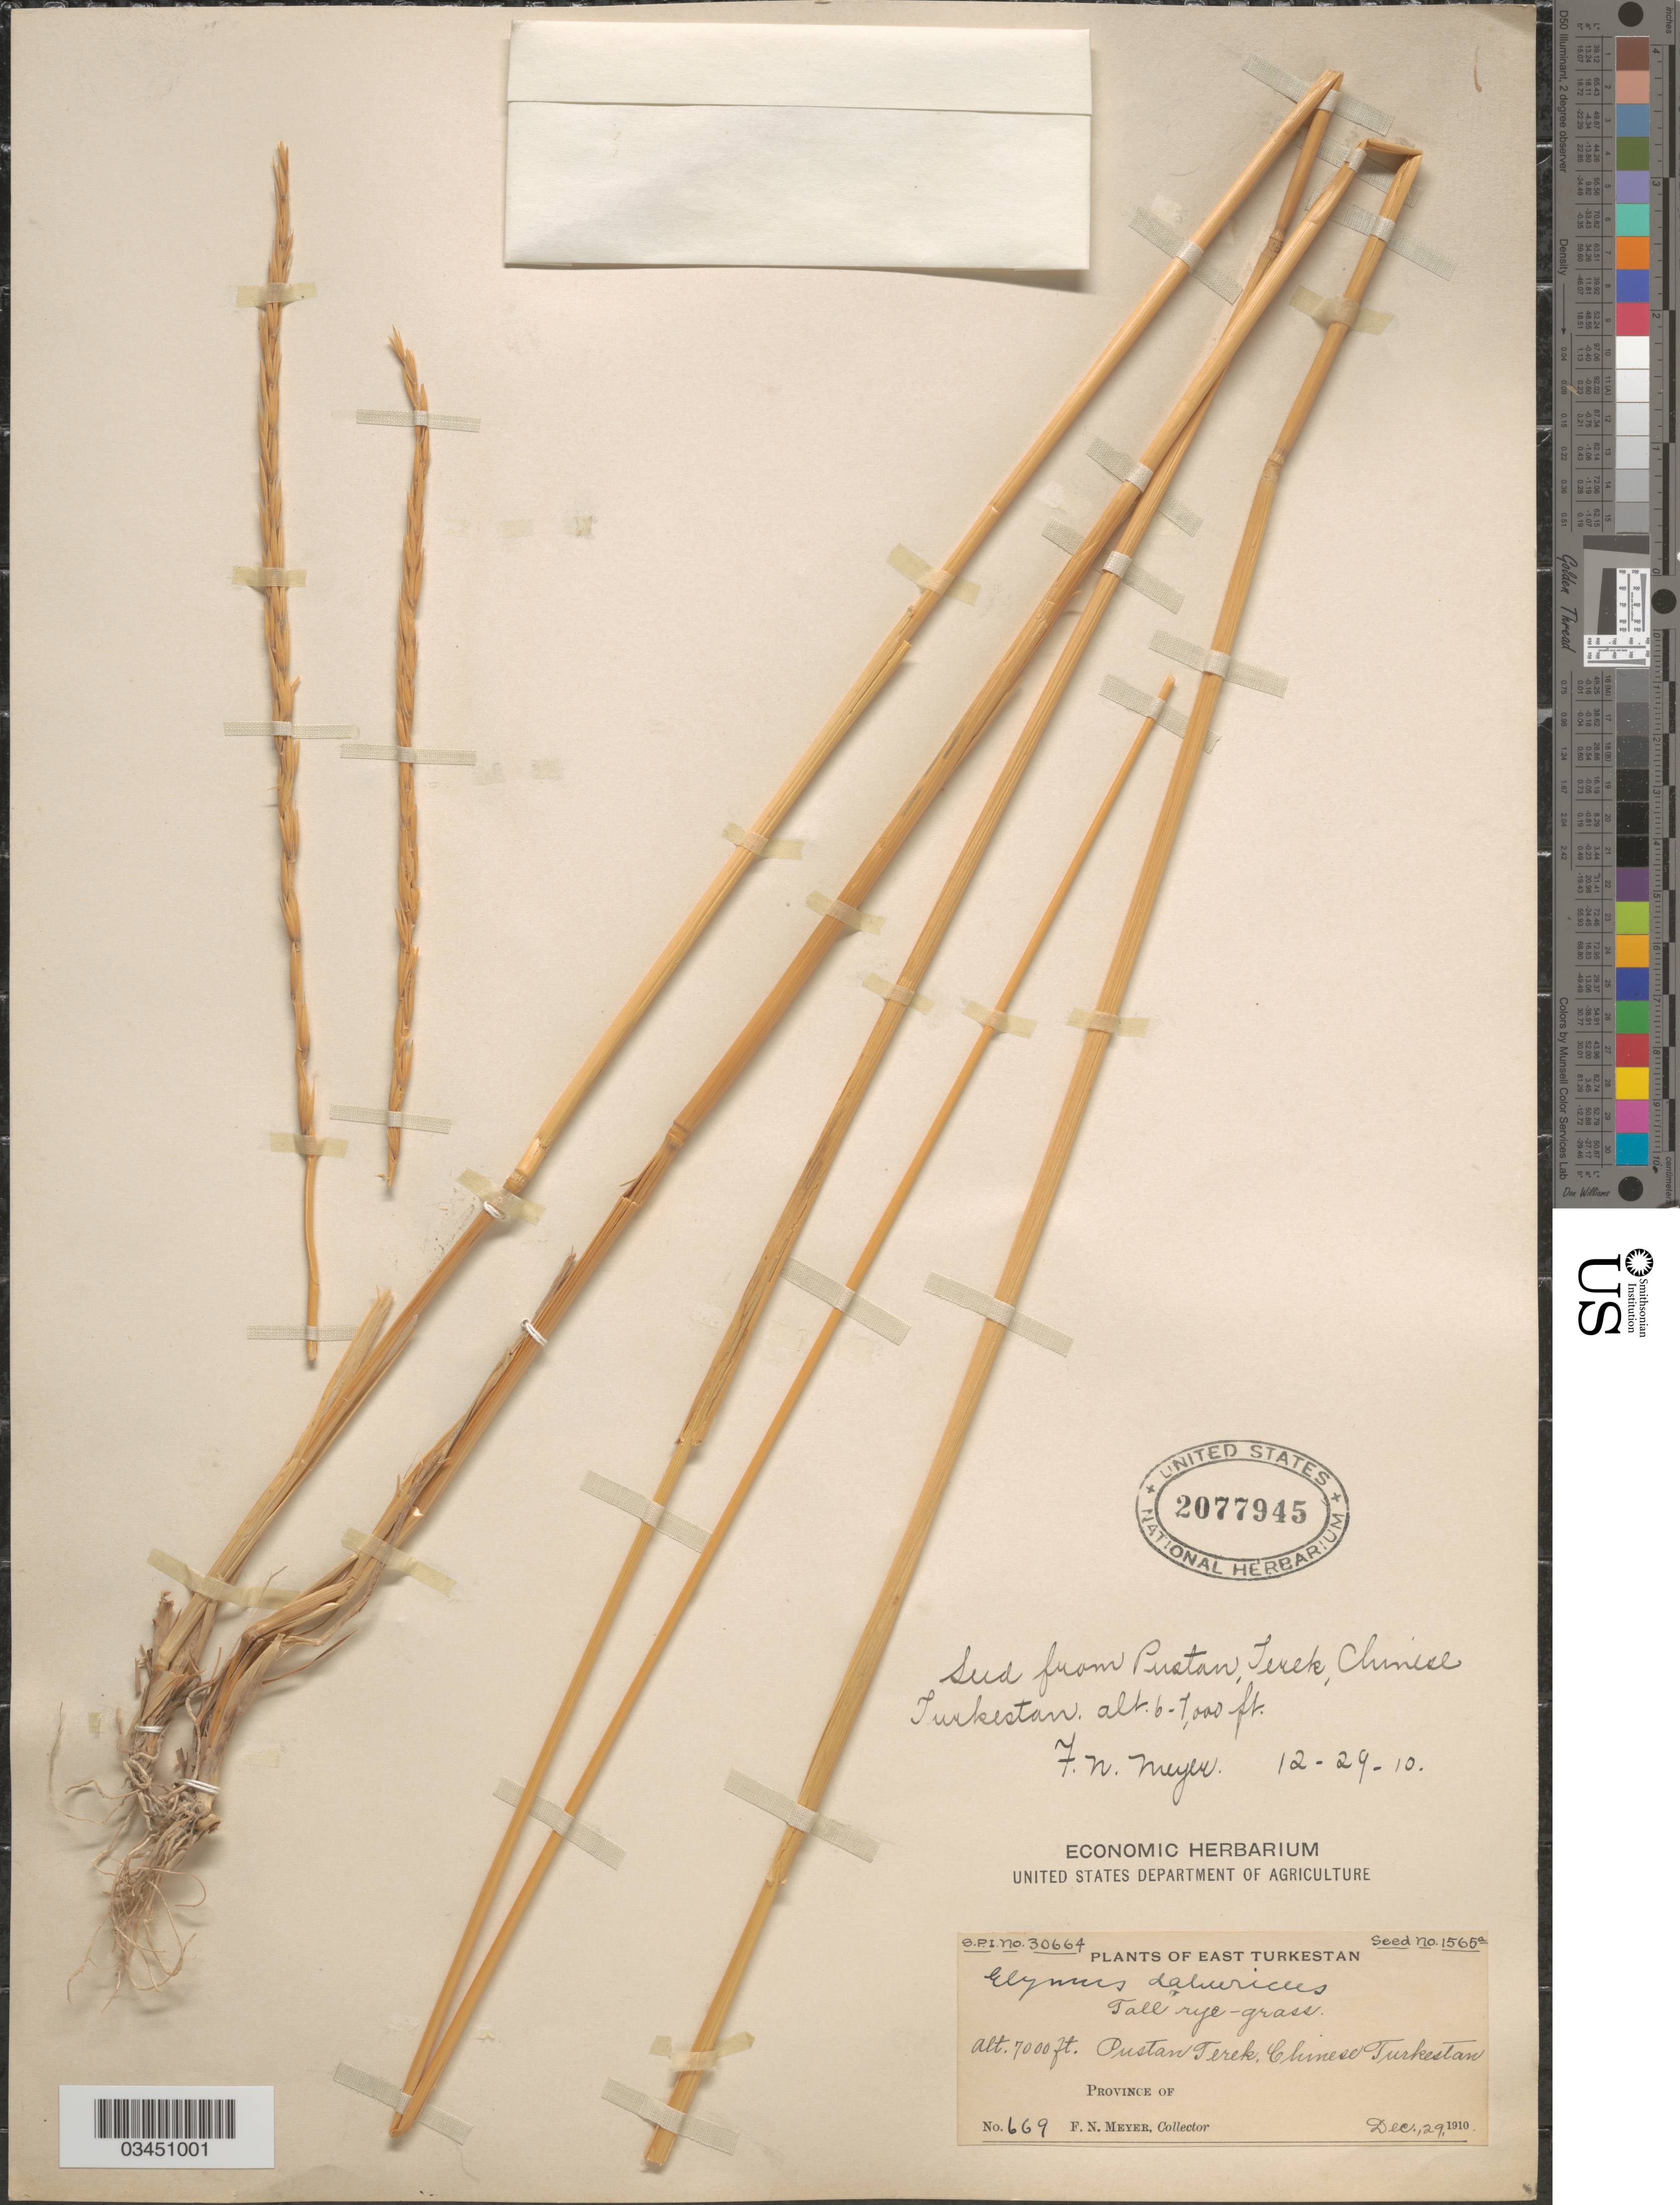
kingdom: Plantae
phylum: Tracheophyta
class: Liliopsida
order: Poales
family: Poaceae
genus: Elymus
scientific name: Elymus dahuricus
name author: Turcz. ex Griseb.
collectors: F. N. Meyer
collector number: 669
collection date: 1910-12-29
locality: East Turkestan. Pustan Terek, Chinese Turkestan.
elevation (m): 2134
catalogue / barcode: US 2077945